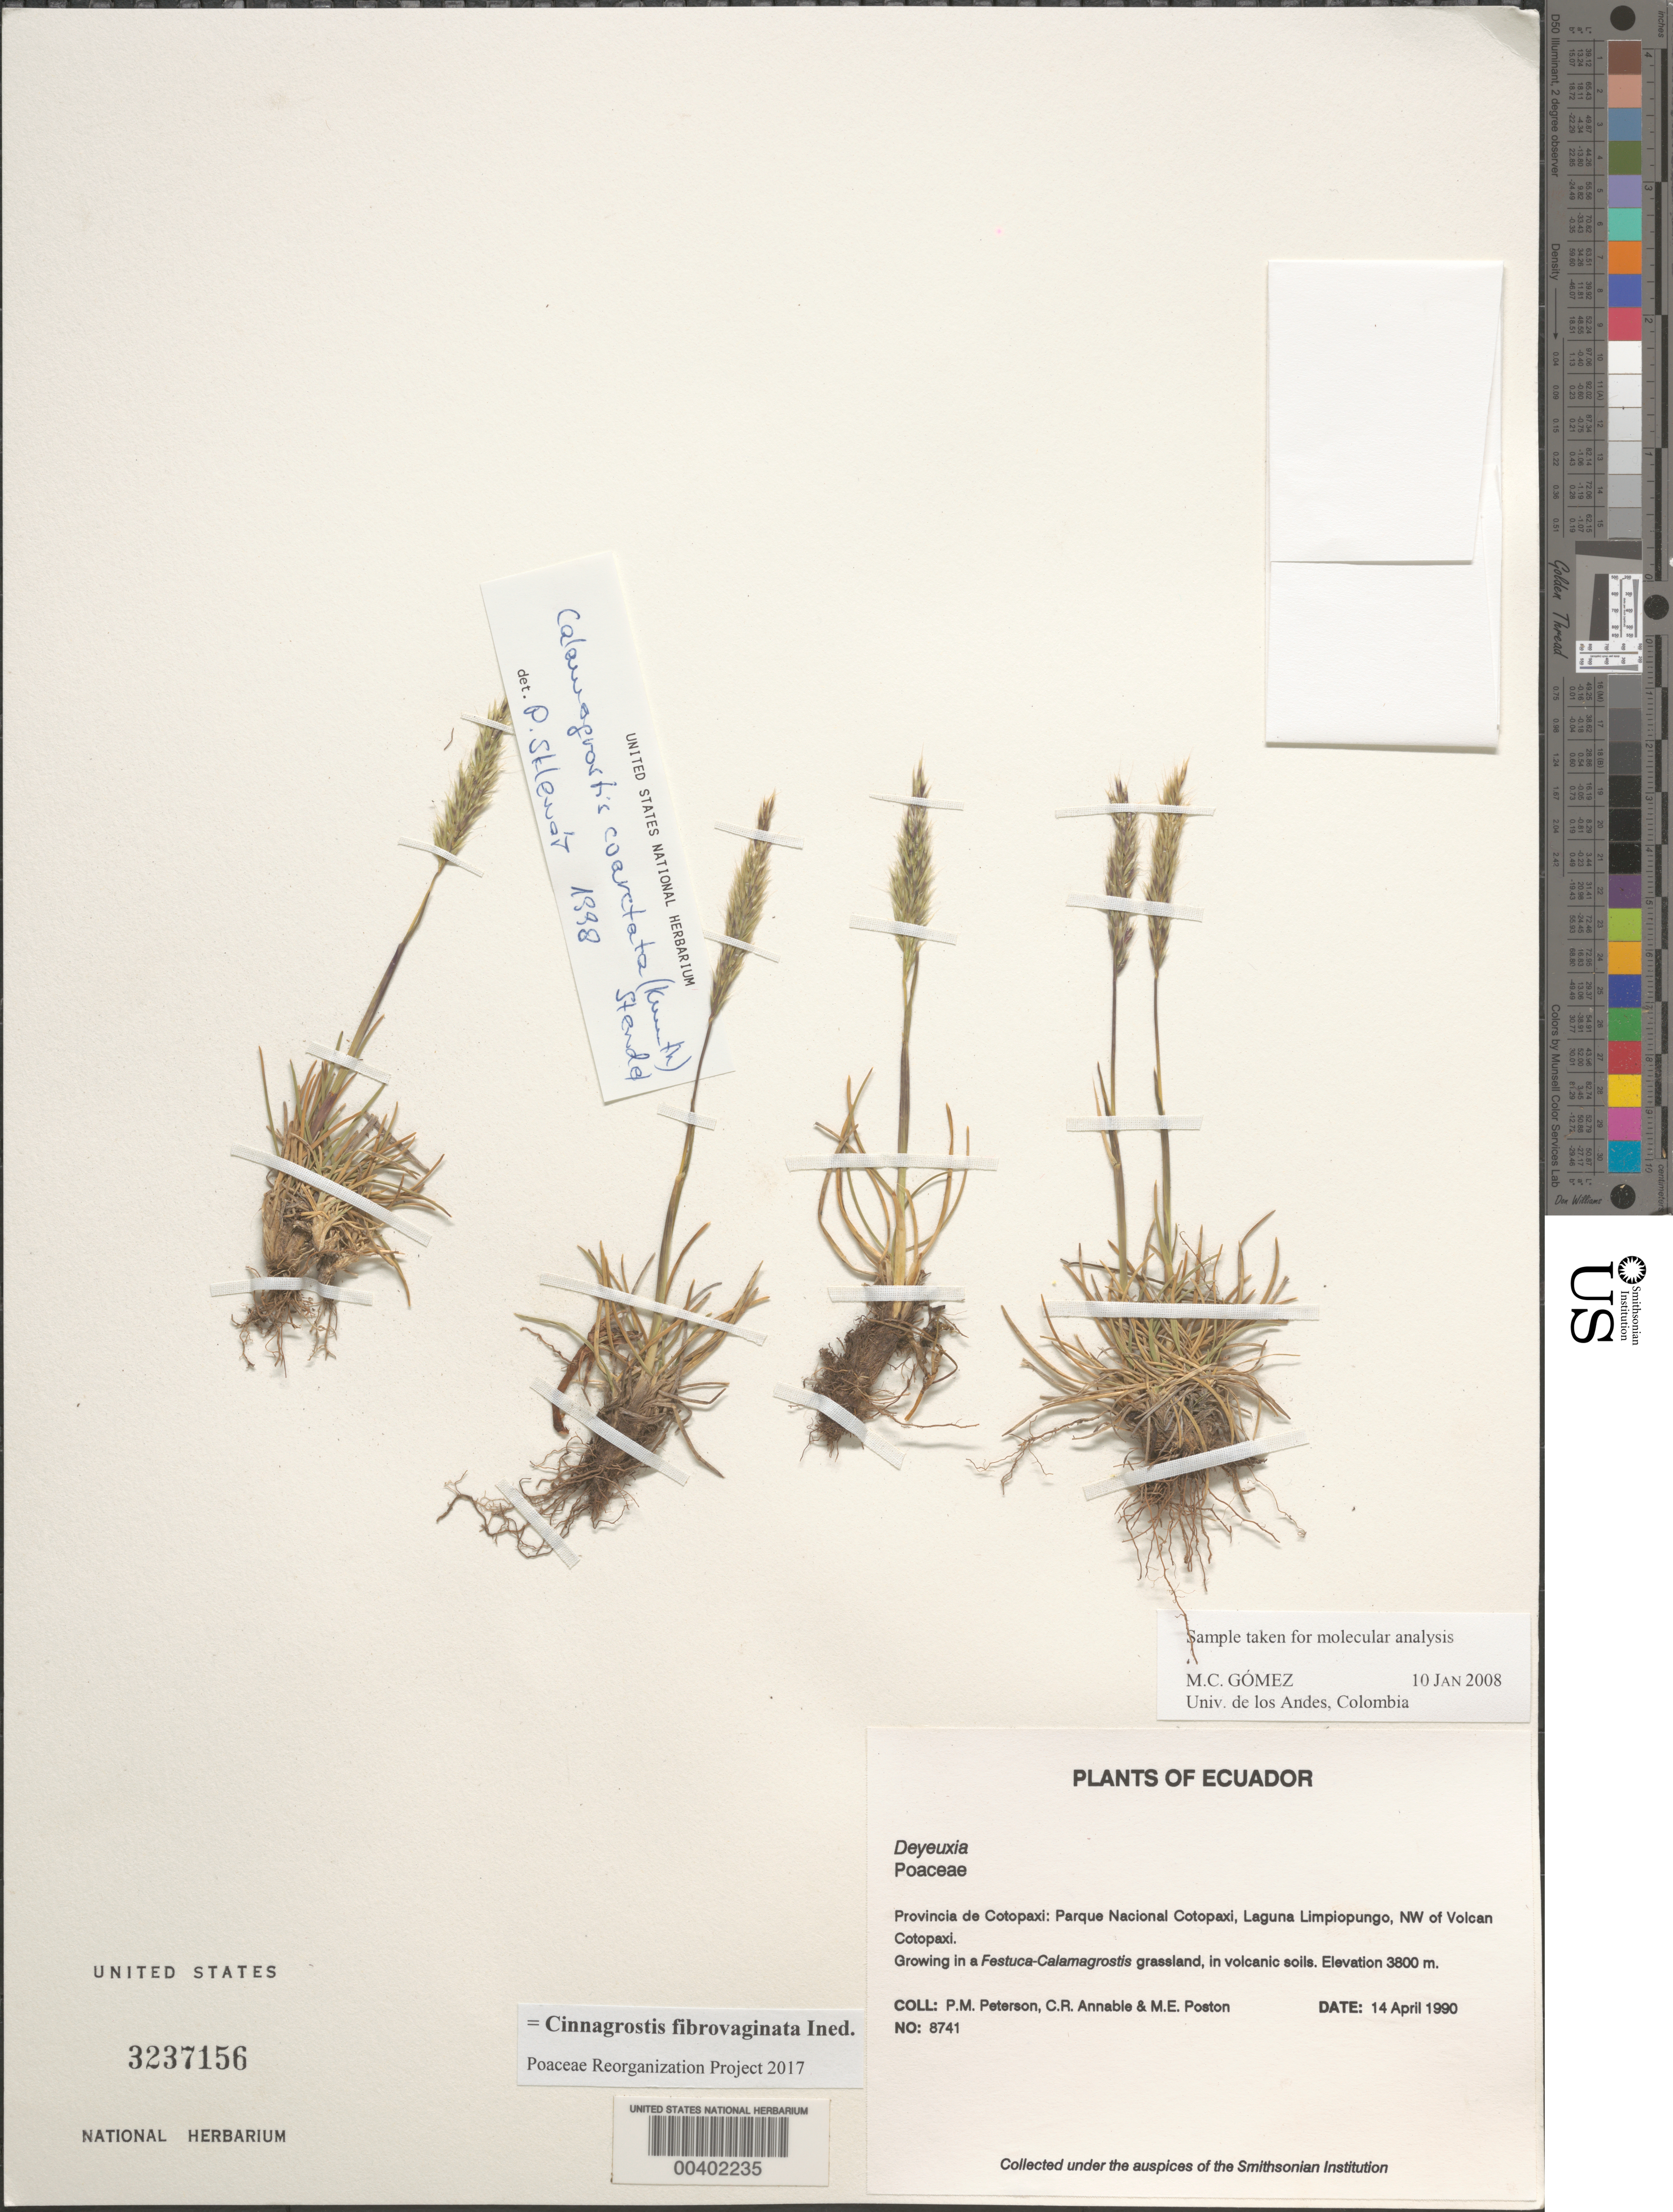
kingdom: Plantae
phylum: Tracheophyta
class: Liliopsida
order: Poales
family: Poaceae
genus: Cinnagrostis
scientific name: Cinnagrostis fibrovaginata ined.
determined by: Poaceae Reorganization Project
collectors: P. M. Peterson, C. R. Annable & M. Poston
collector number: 08741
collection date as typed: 14 Apr 1990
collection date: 1990-04-14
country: Ecuador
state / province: Cotopaxi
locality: Parque Nacional Cotopaxi, Laguna Limpiopungo, NW ofVolcan Cotopaxi.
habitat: Growing in a Festuca-Calamagrostis grassland, in volcanic soils.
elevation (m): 3800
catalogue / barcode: US 3237156